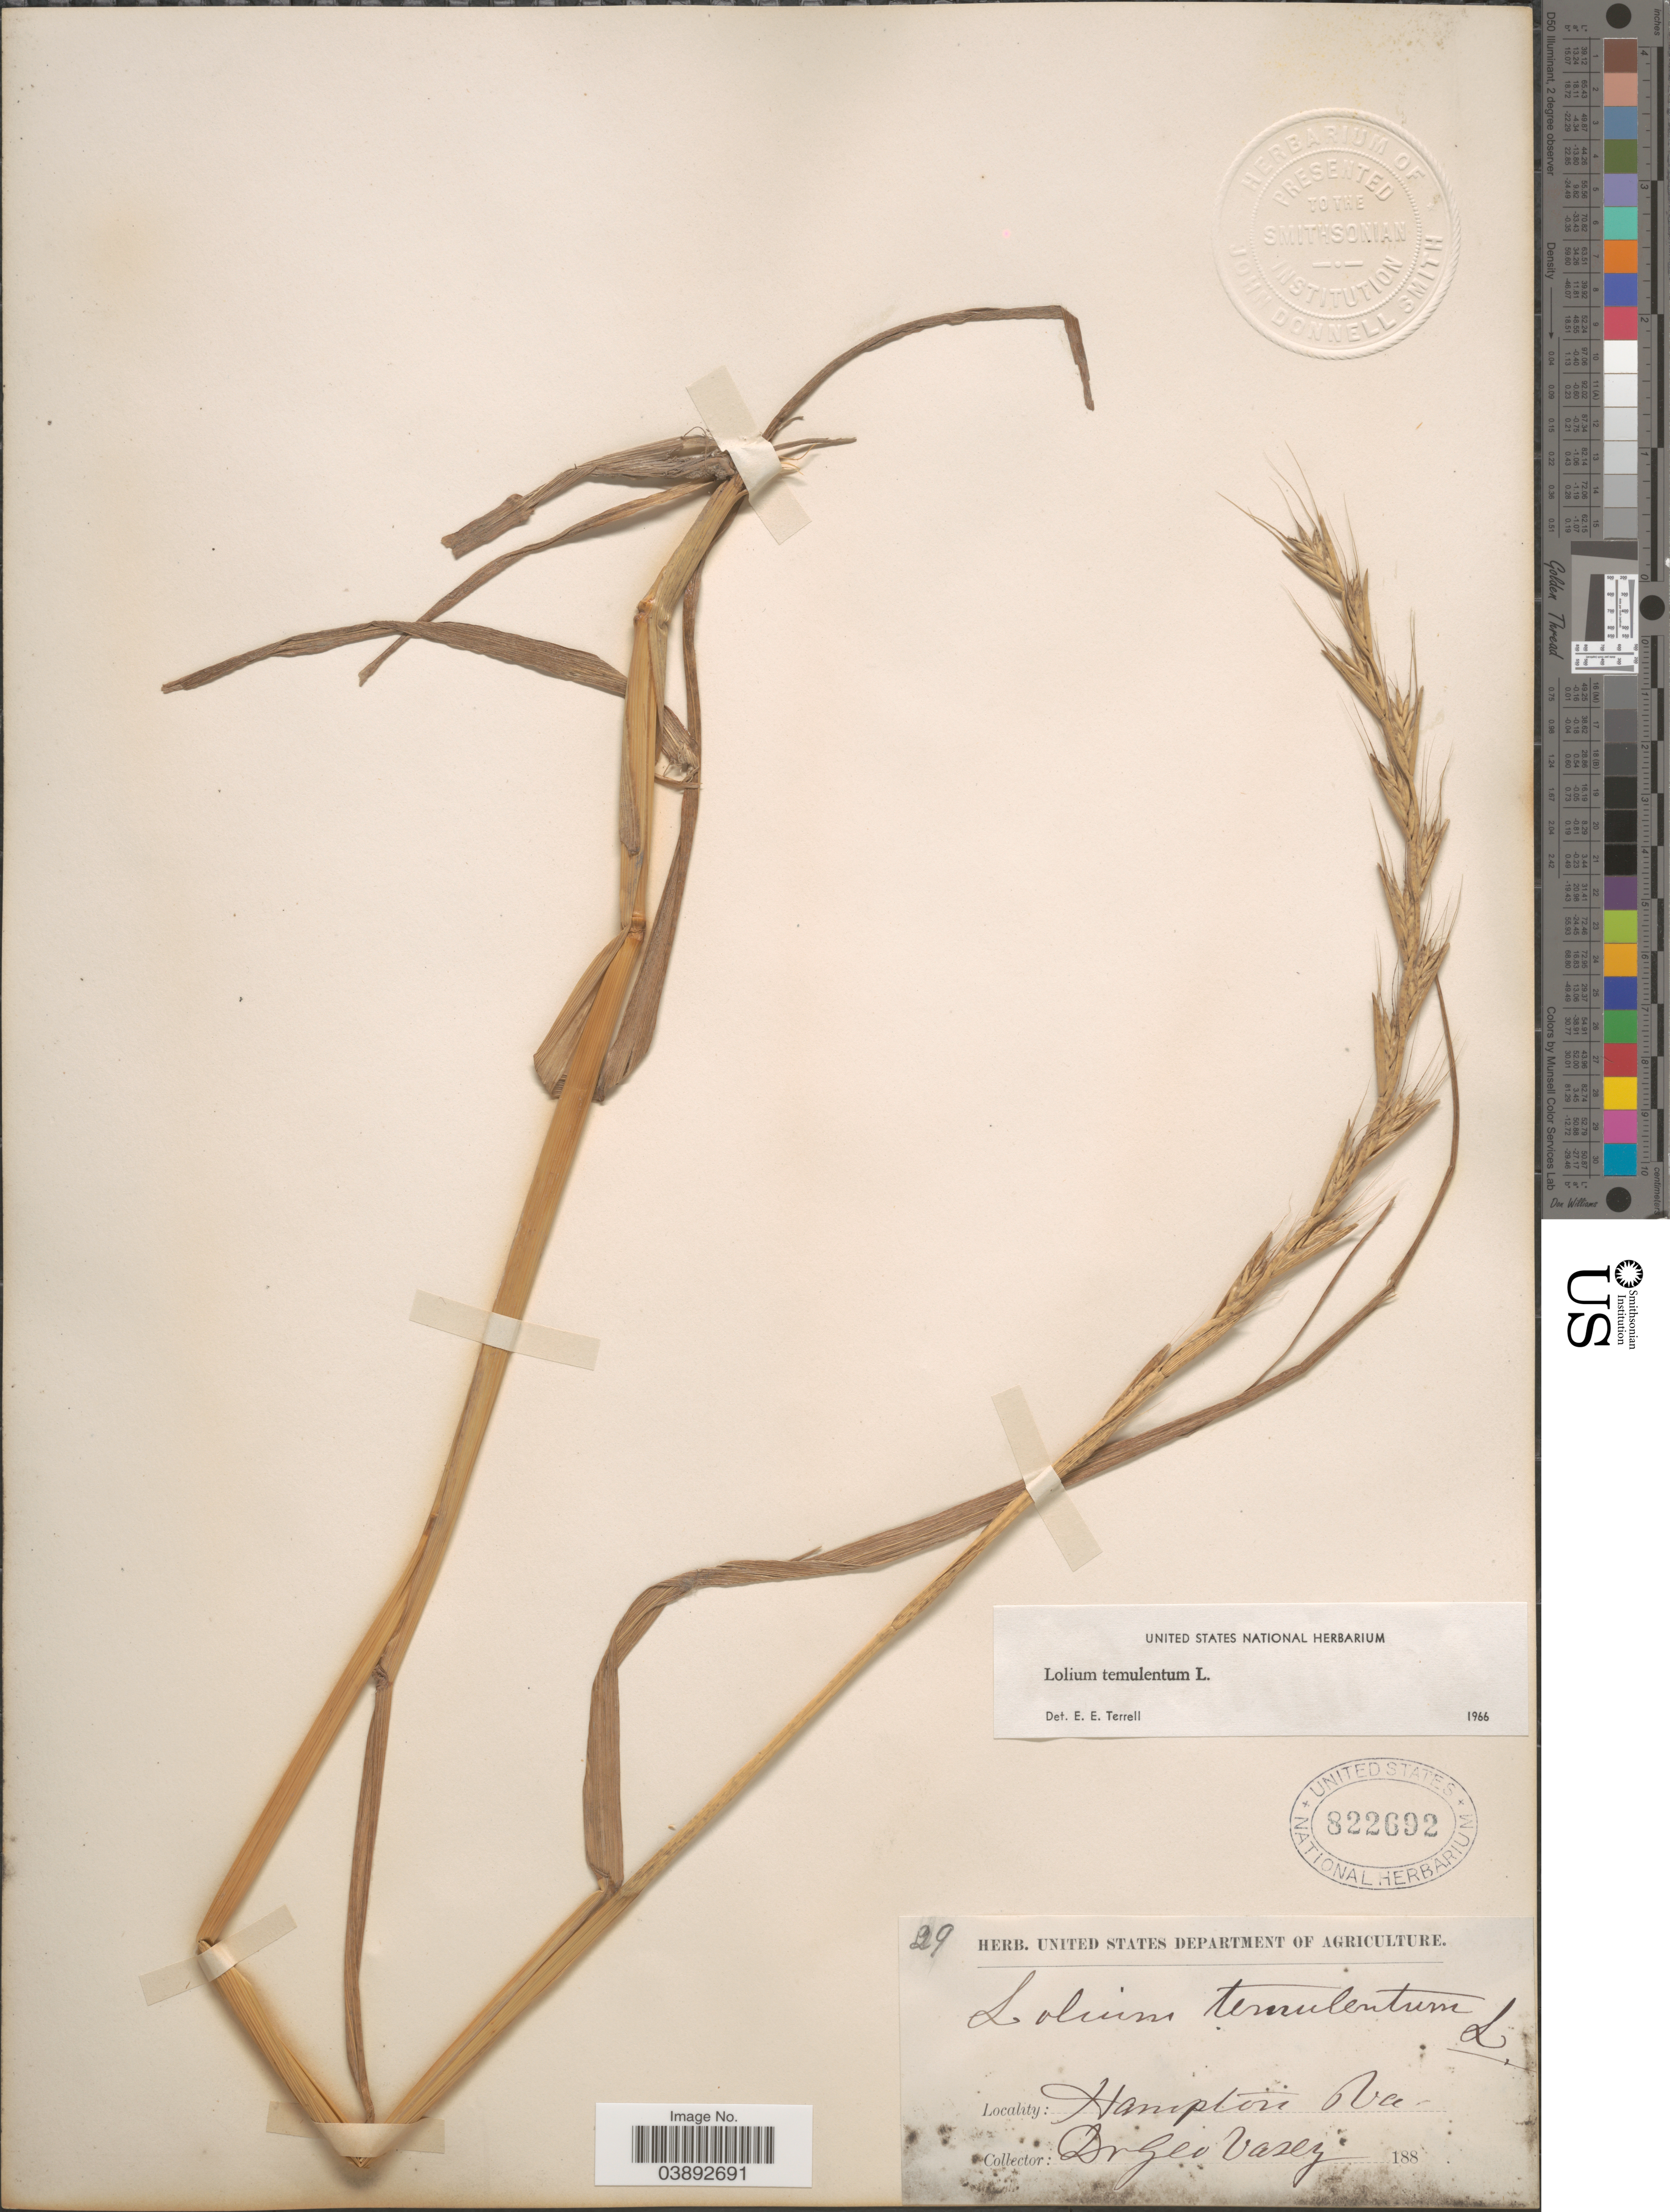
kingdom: Plantae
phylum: Tracheophyta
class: Liliopsida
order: Poales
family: Poaceae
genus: Lolium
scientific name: Lolium temulentum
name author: L.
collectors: G. R. Vasey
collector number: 29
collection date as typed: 188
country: United States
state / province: Virginia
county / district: City of Hampton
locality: Hampton.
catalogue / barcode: US 822692